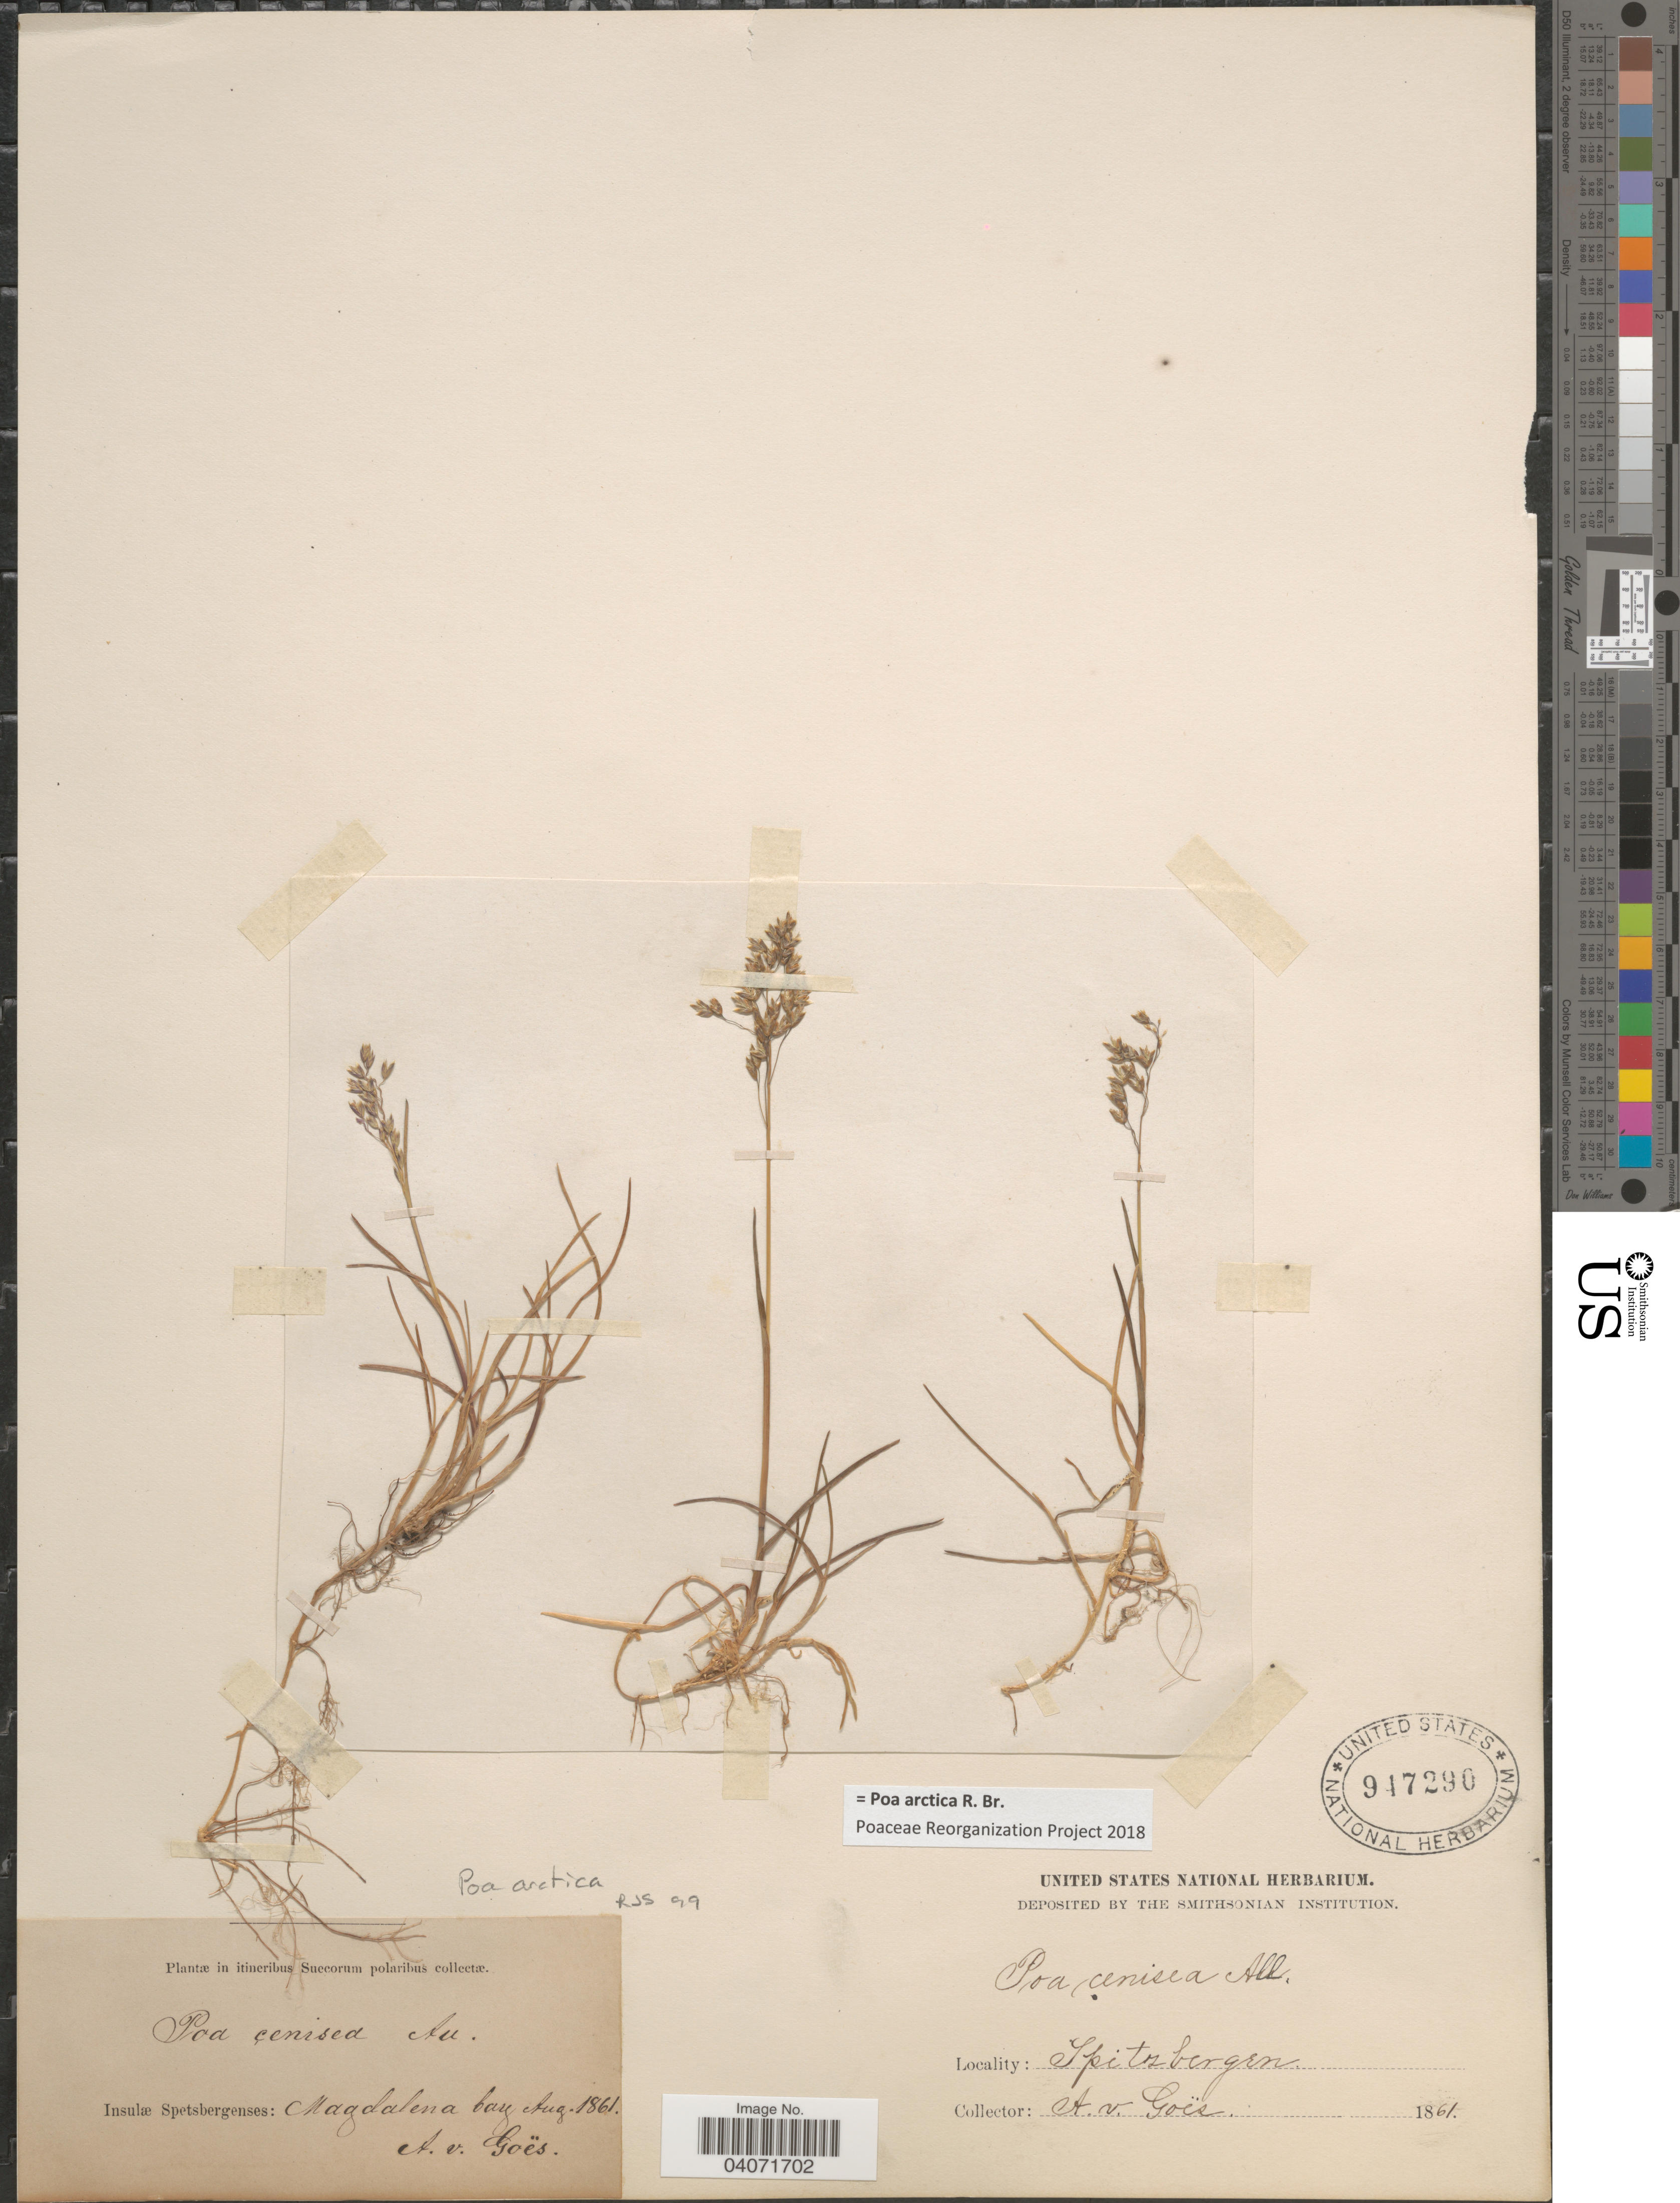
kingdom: Plantae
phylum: Tracheophyta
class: Liliopsida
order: Poales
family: Poaceae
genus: Poa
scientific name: Poa arctica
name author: R. Br.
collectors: A. Goes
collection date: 1861-08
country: Norway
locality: In itineribus Suecorum polaribus. Insulæ Spetsbergenses: Magdalena bay. Spitzbergen.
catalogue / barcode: US 947290